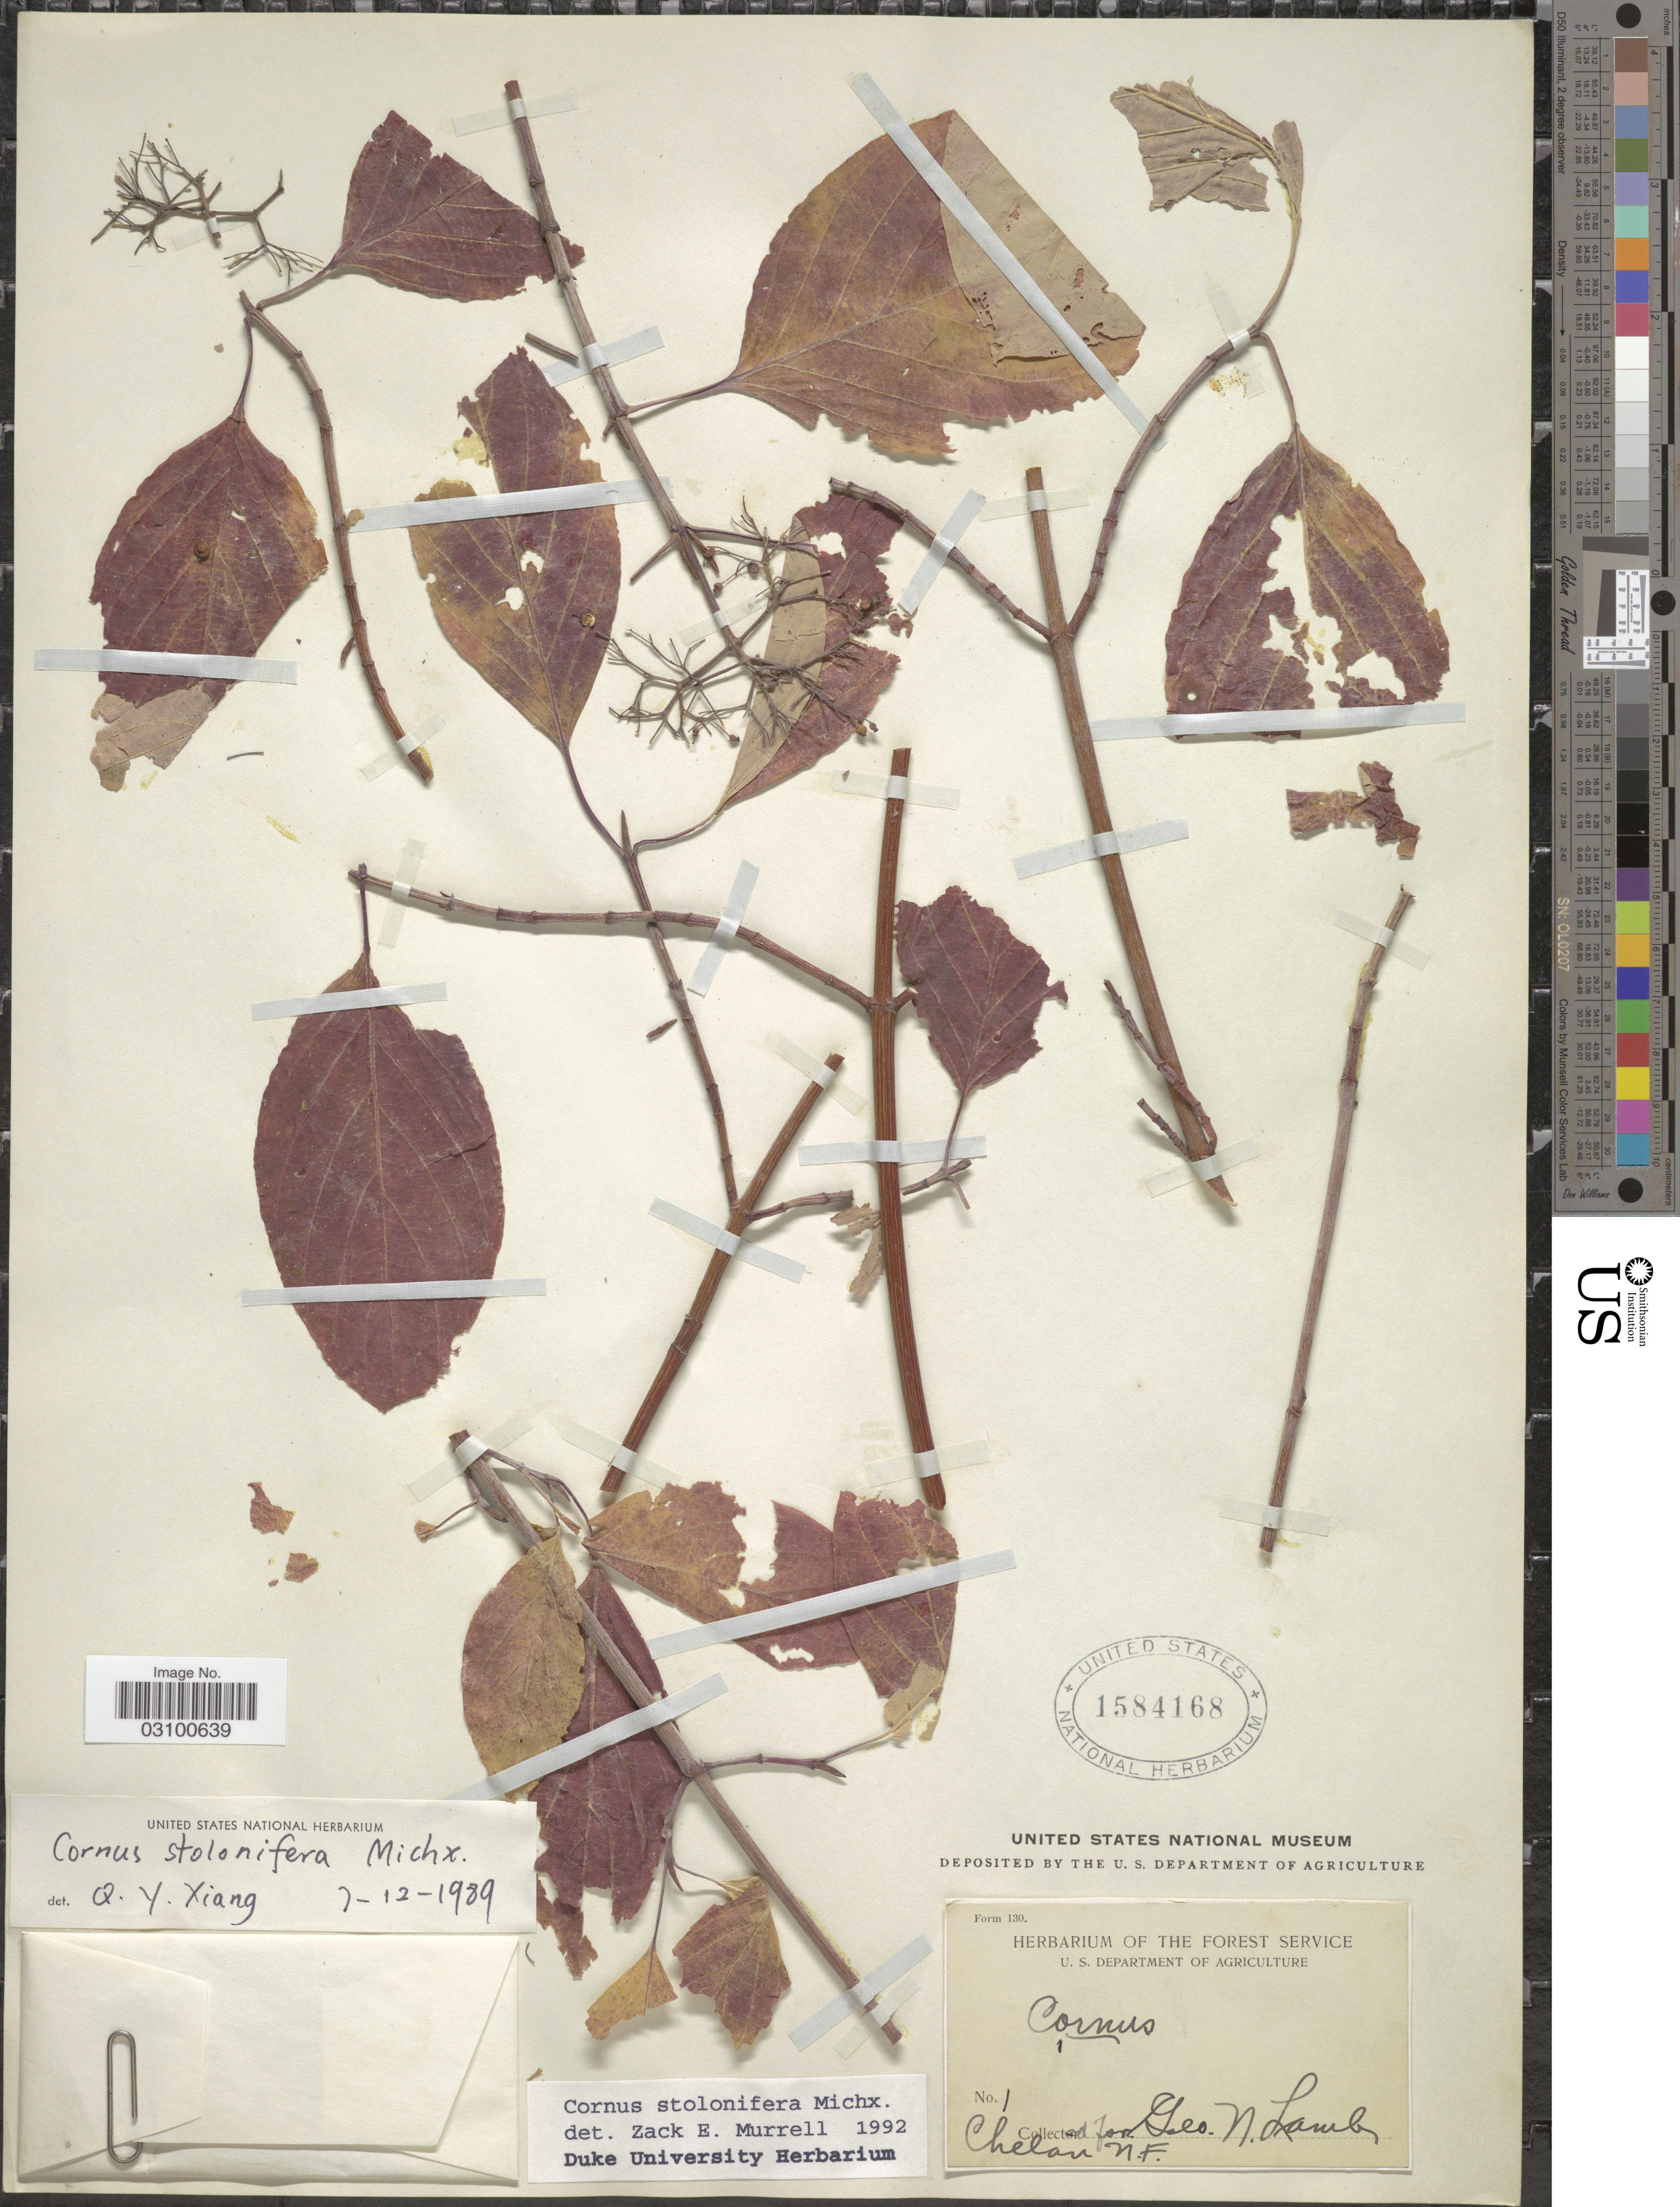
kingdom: Plantae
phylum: Tracheophyta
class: Magnoliopsida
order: Cornales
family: Cornaceae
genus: Cornus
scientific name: Cornus sericea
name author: L.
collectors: G. N. Lamb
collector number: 1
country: United States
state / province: Washington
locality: Chelan N.F.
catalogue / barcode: US 1584168